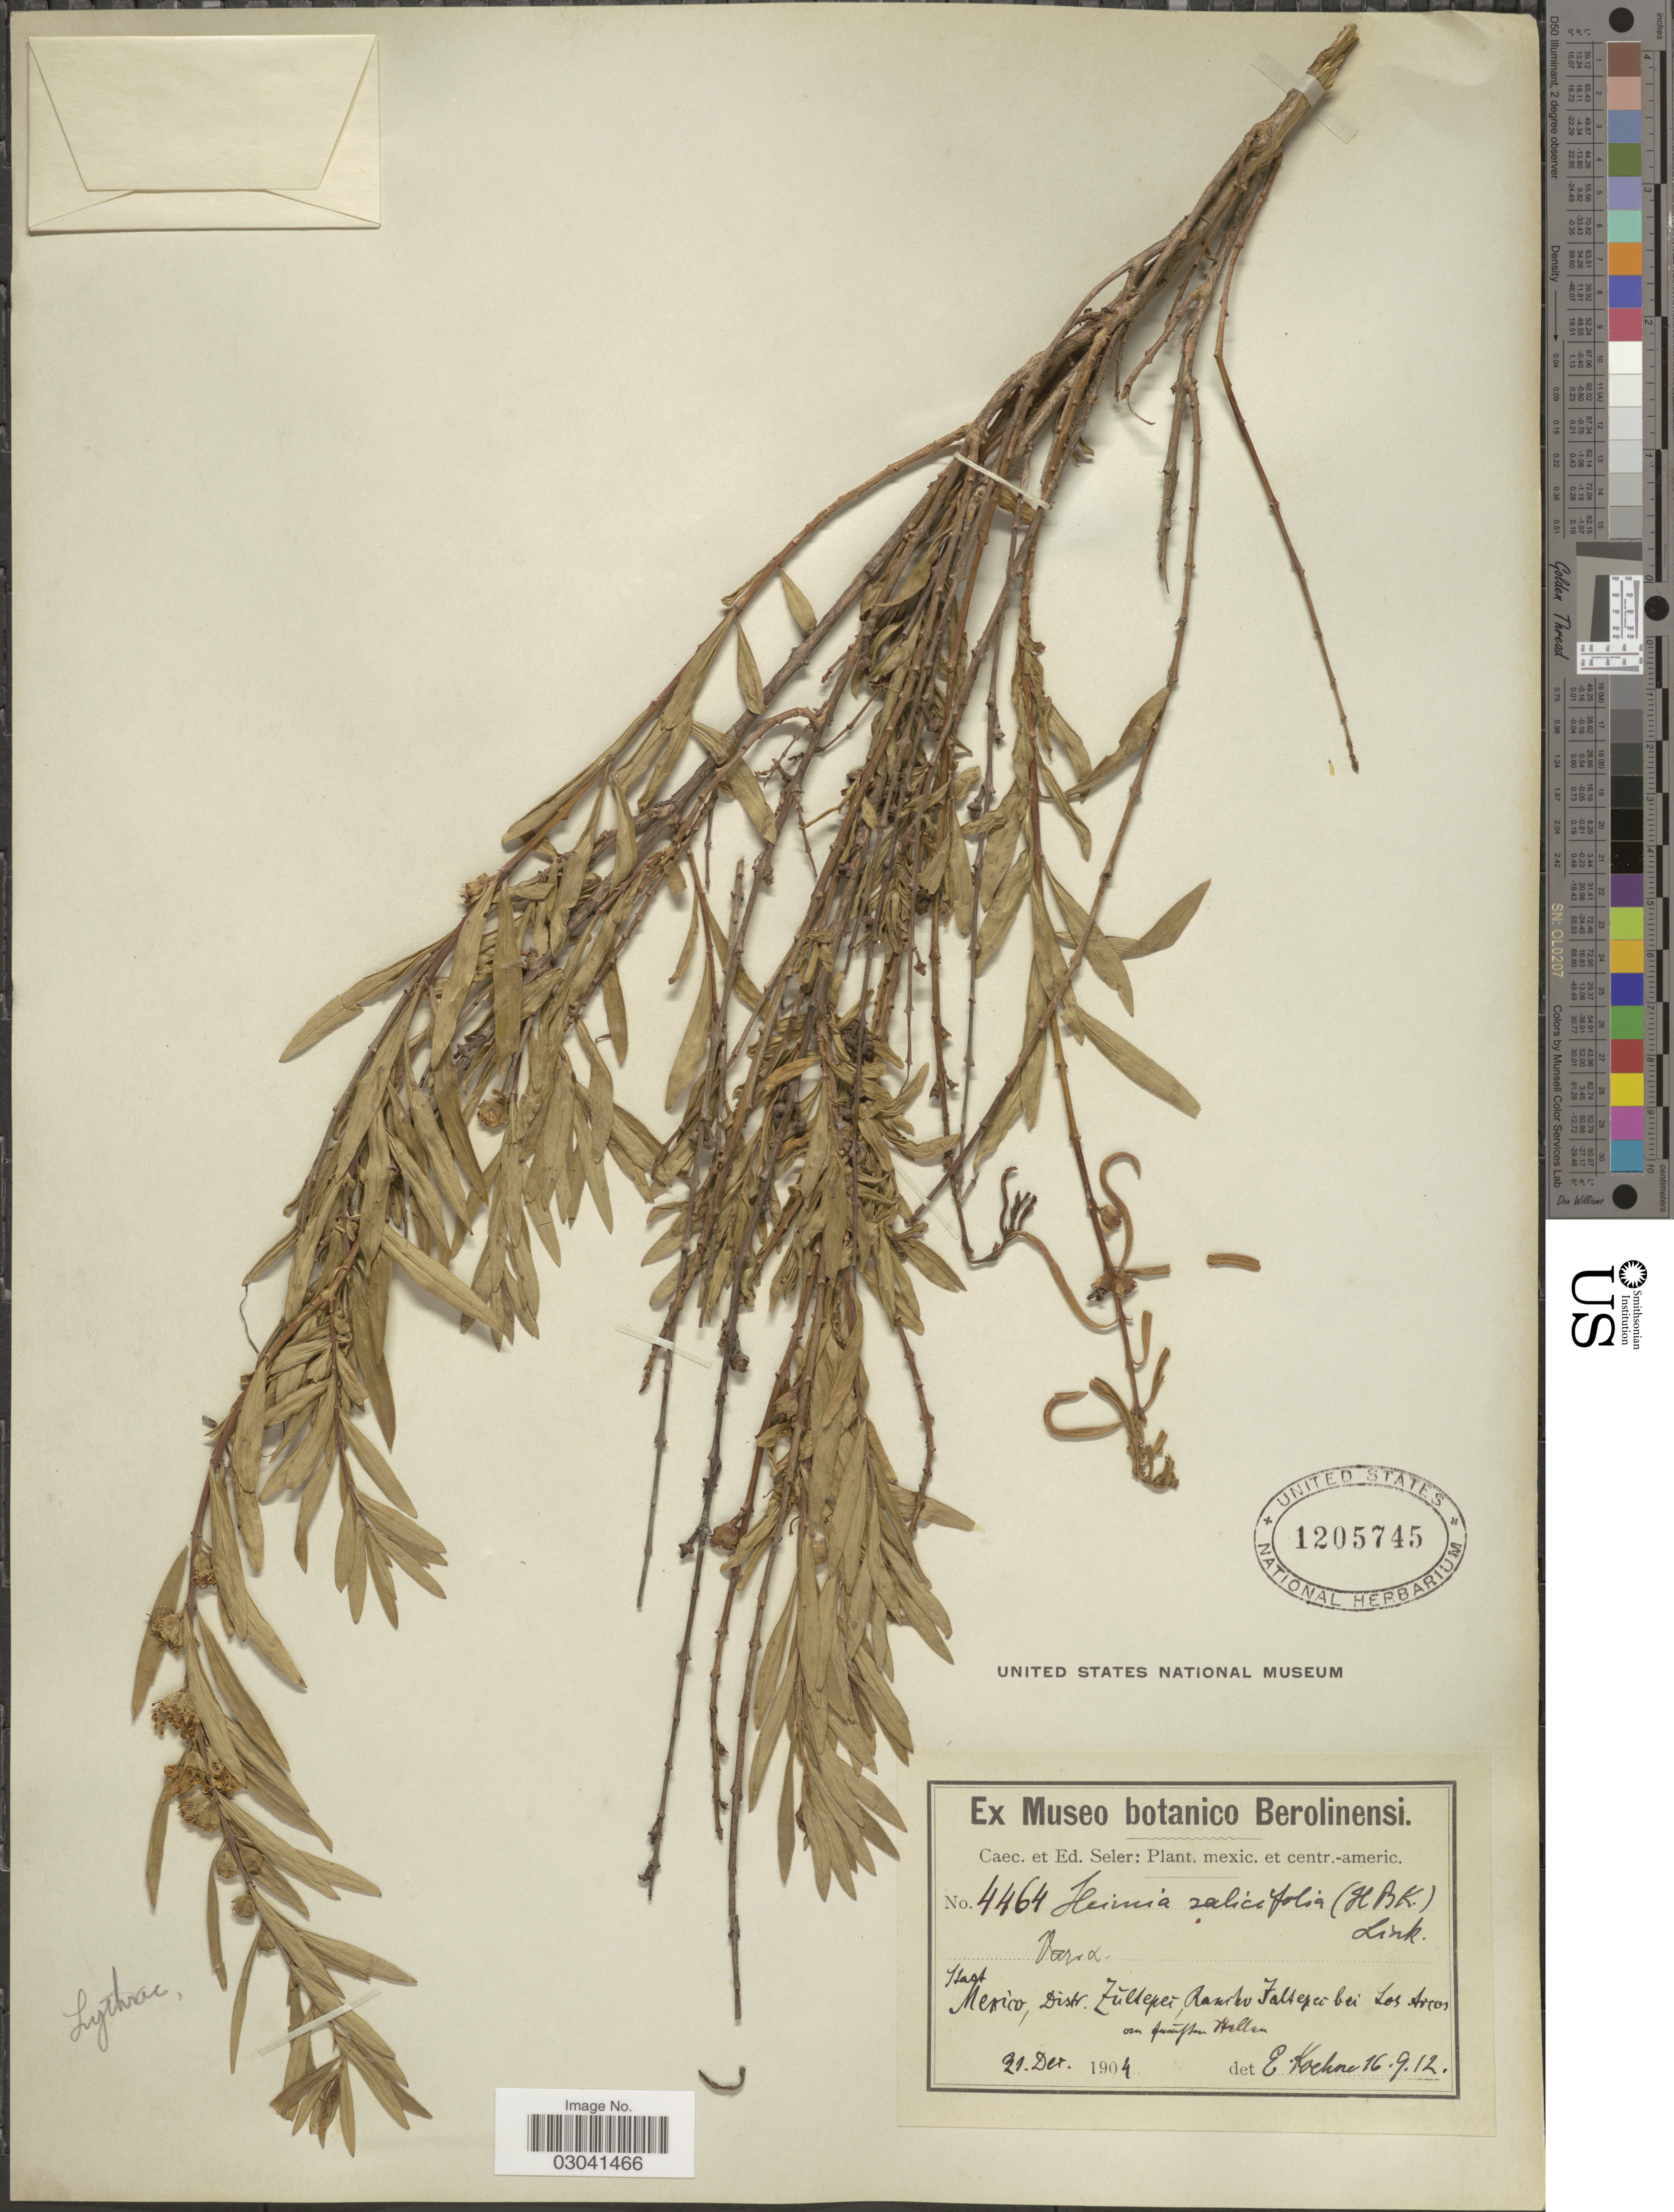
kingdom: Plantae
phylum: Tracheophyta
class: Magnoliopsida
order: Myrtales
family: Lythraceae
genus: Heimia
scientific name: Heimia salicifolia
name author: Link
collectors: ex Caec. et Ed Seler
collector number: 4464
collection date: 1904-12-21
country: Mexico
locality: Distr. Zultepec, Rancho Taltepec [interpreted] bei Los Arcos.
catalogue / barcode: US 1205745